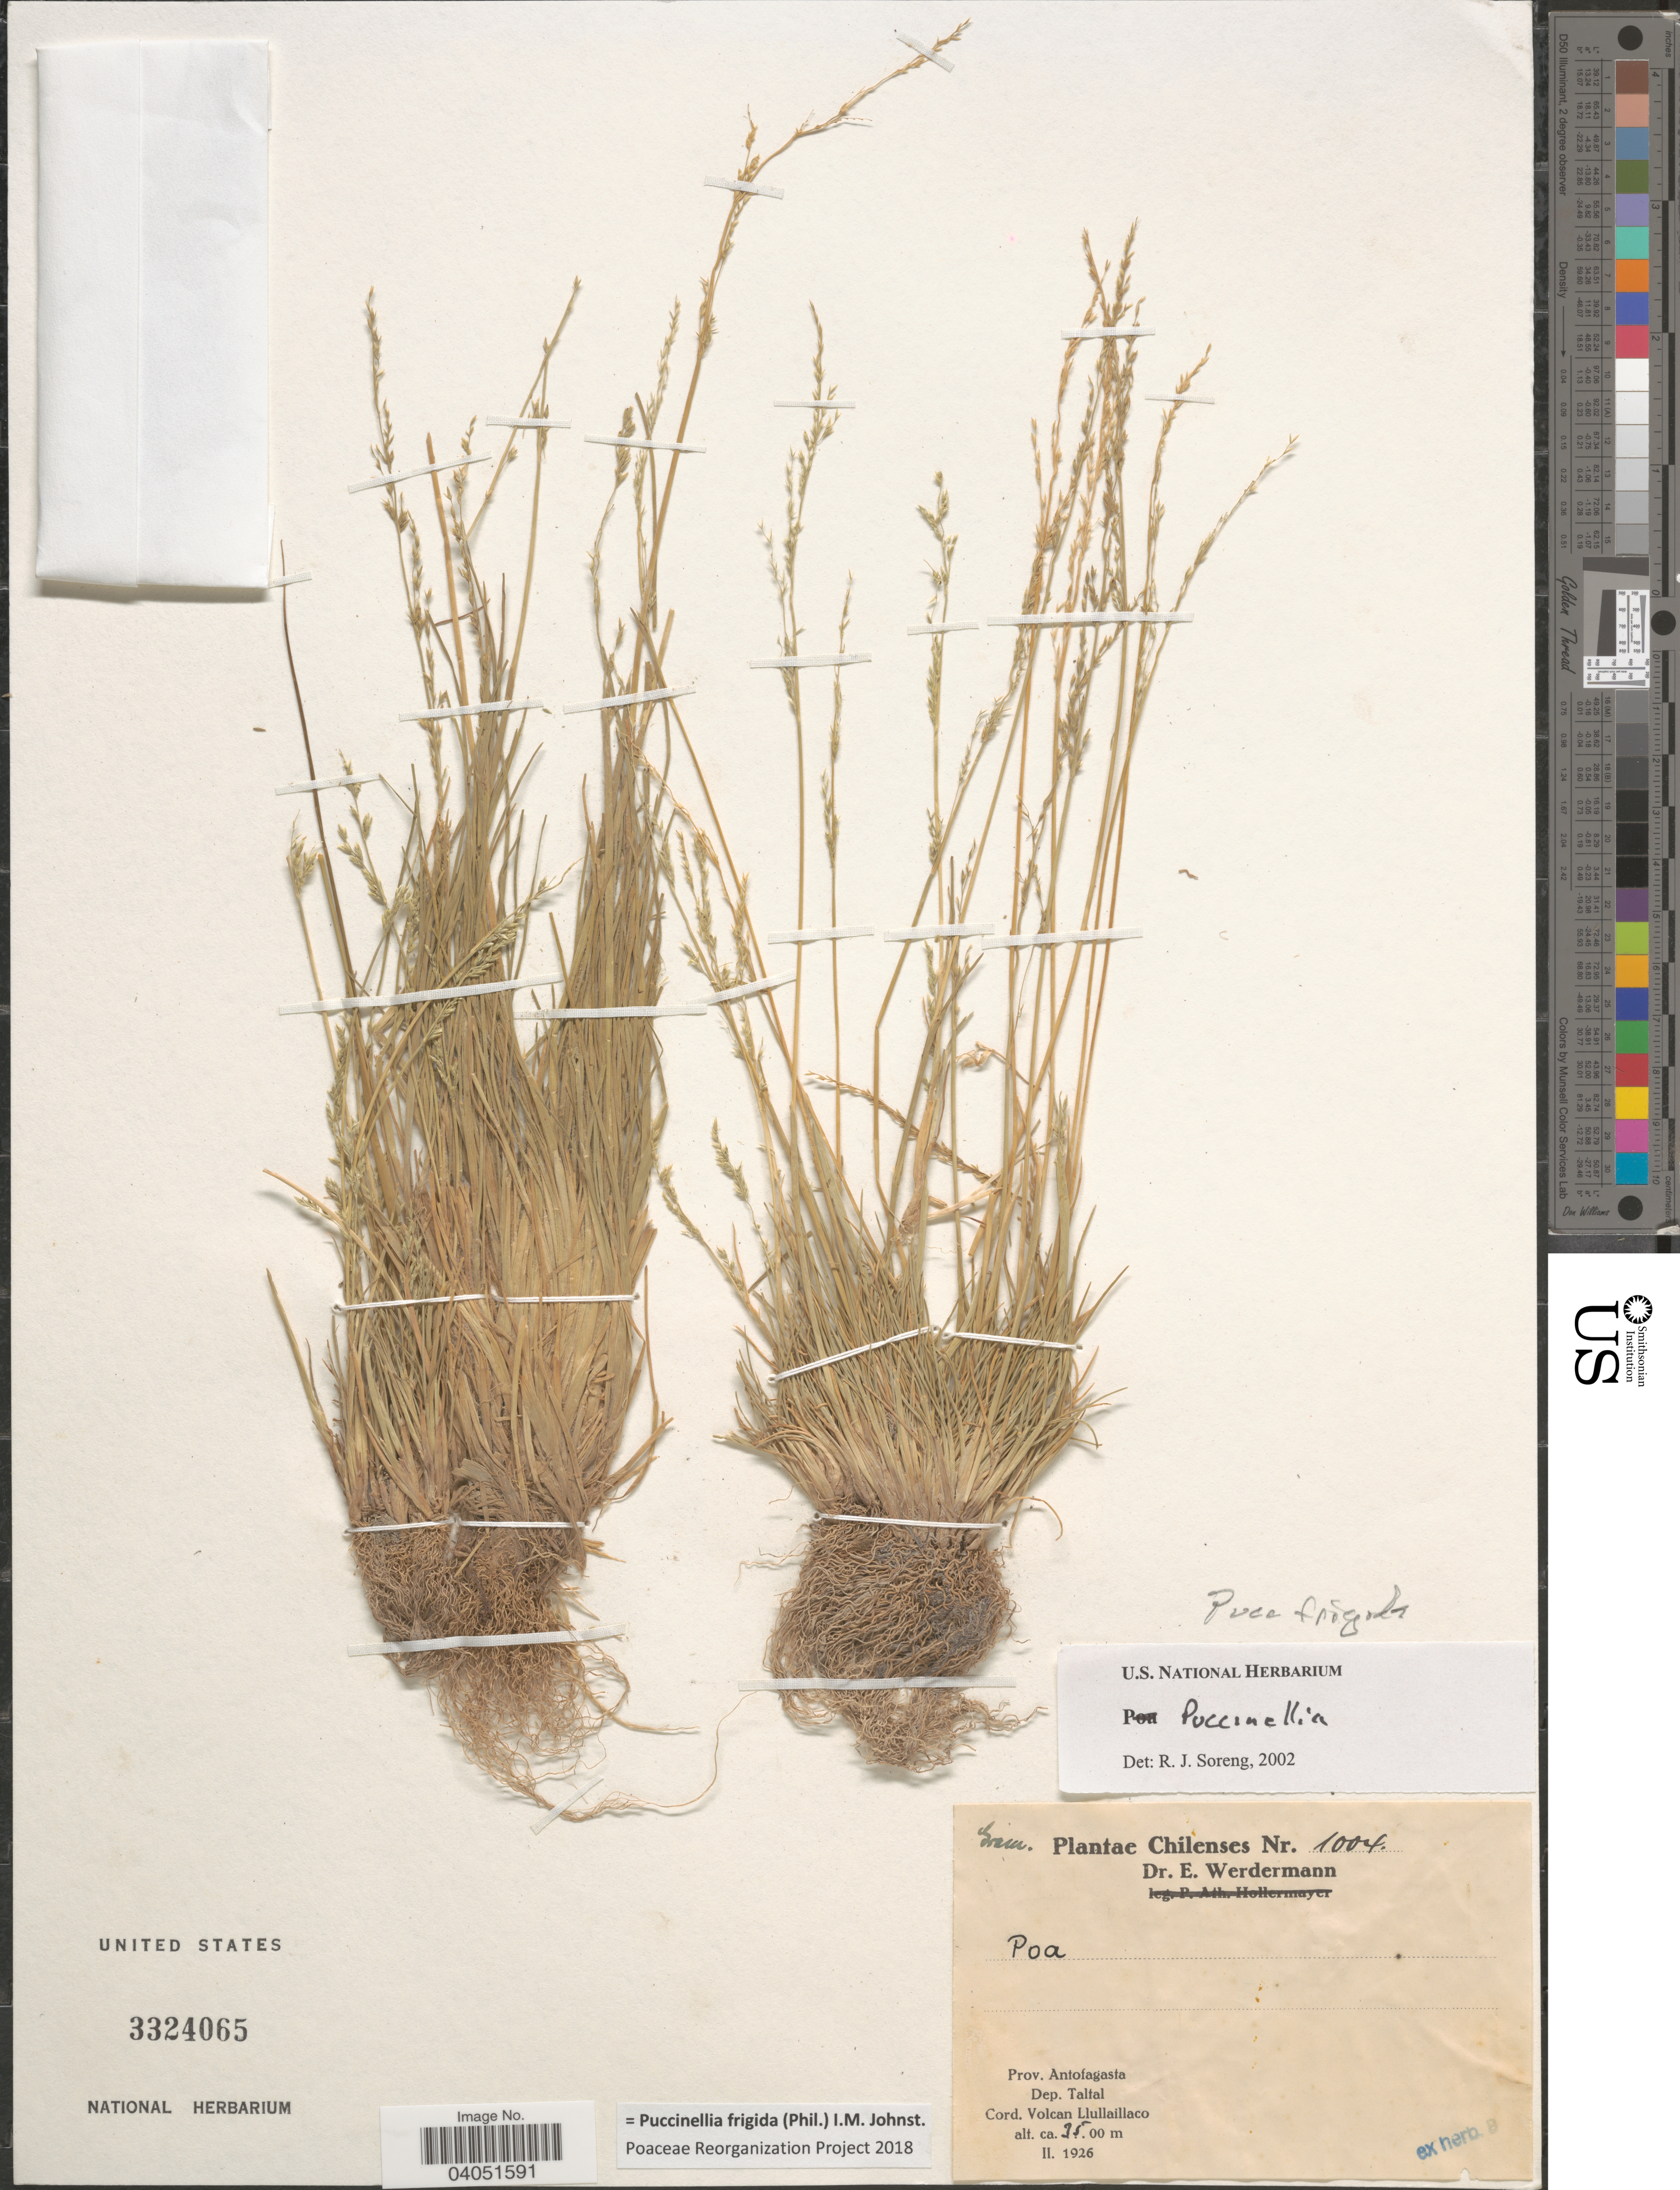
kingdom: Plantae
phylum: Tracheophyta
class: Liliopsida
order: Poales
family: Poaceae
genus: Puccinellia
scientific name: Puccinellia frigida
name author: (Phil.) I.M. Johnst.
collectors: E. Werdermann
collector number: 1004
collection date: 1926-02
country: Chile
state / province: Antofagasta (II)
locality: Dep. Taltal. Cord. Volcan Llullaillaco.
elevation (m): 3500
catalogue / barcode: US 3324065